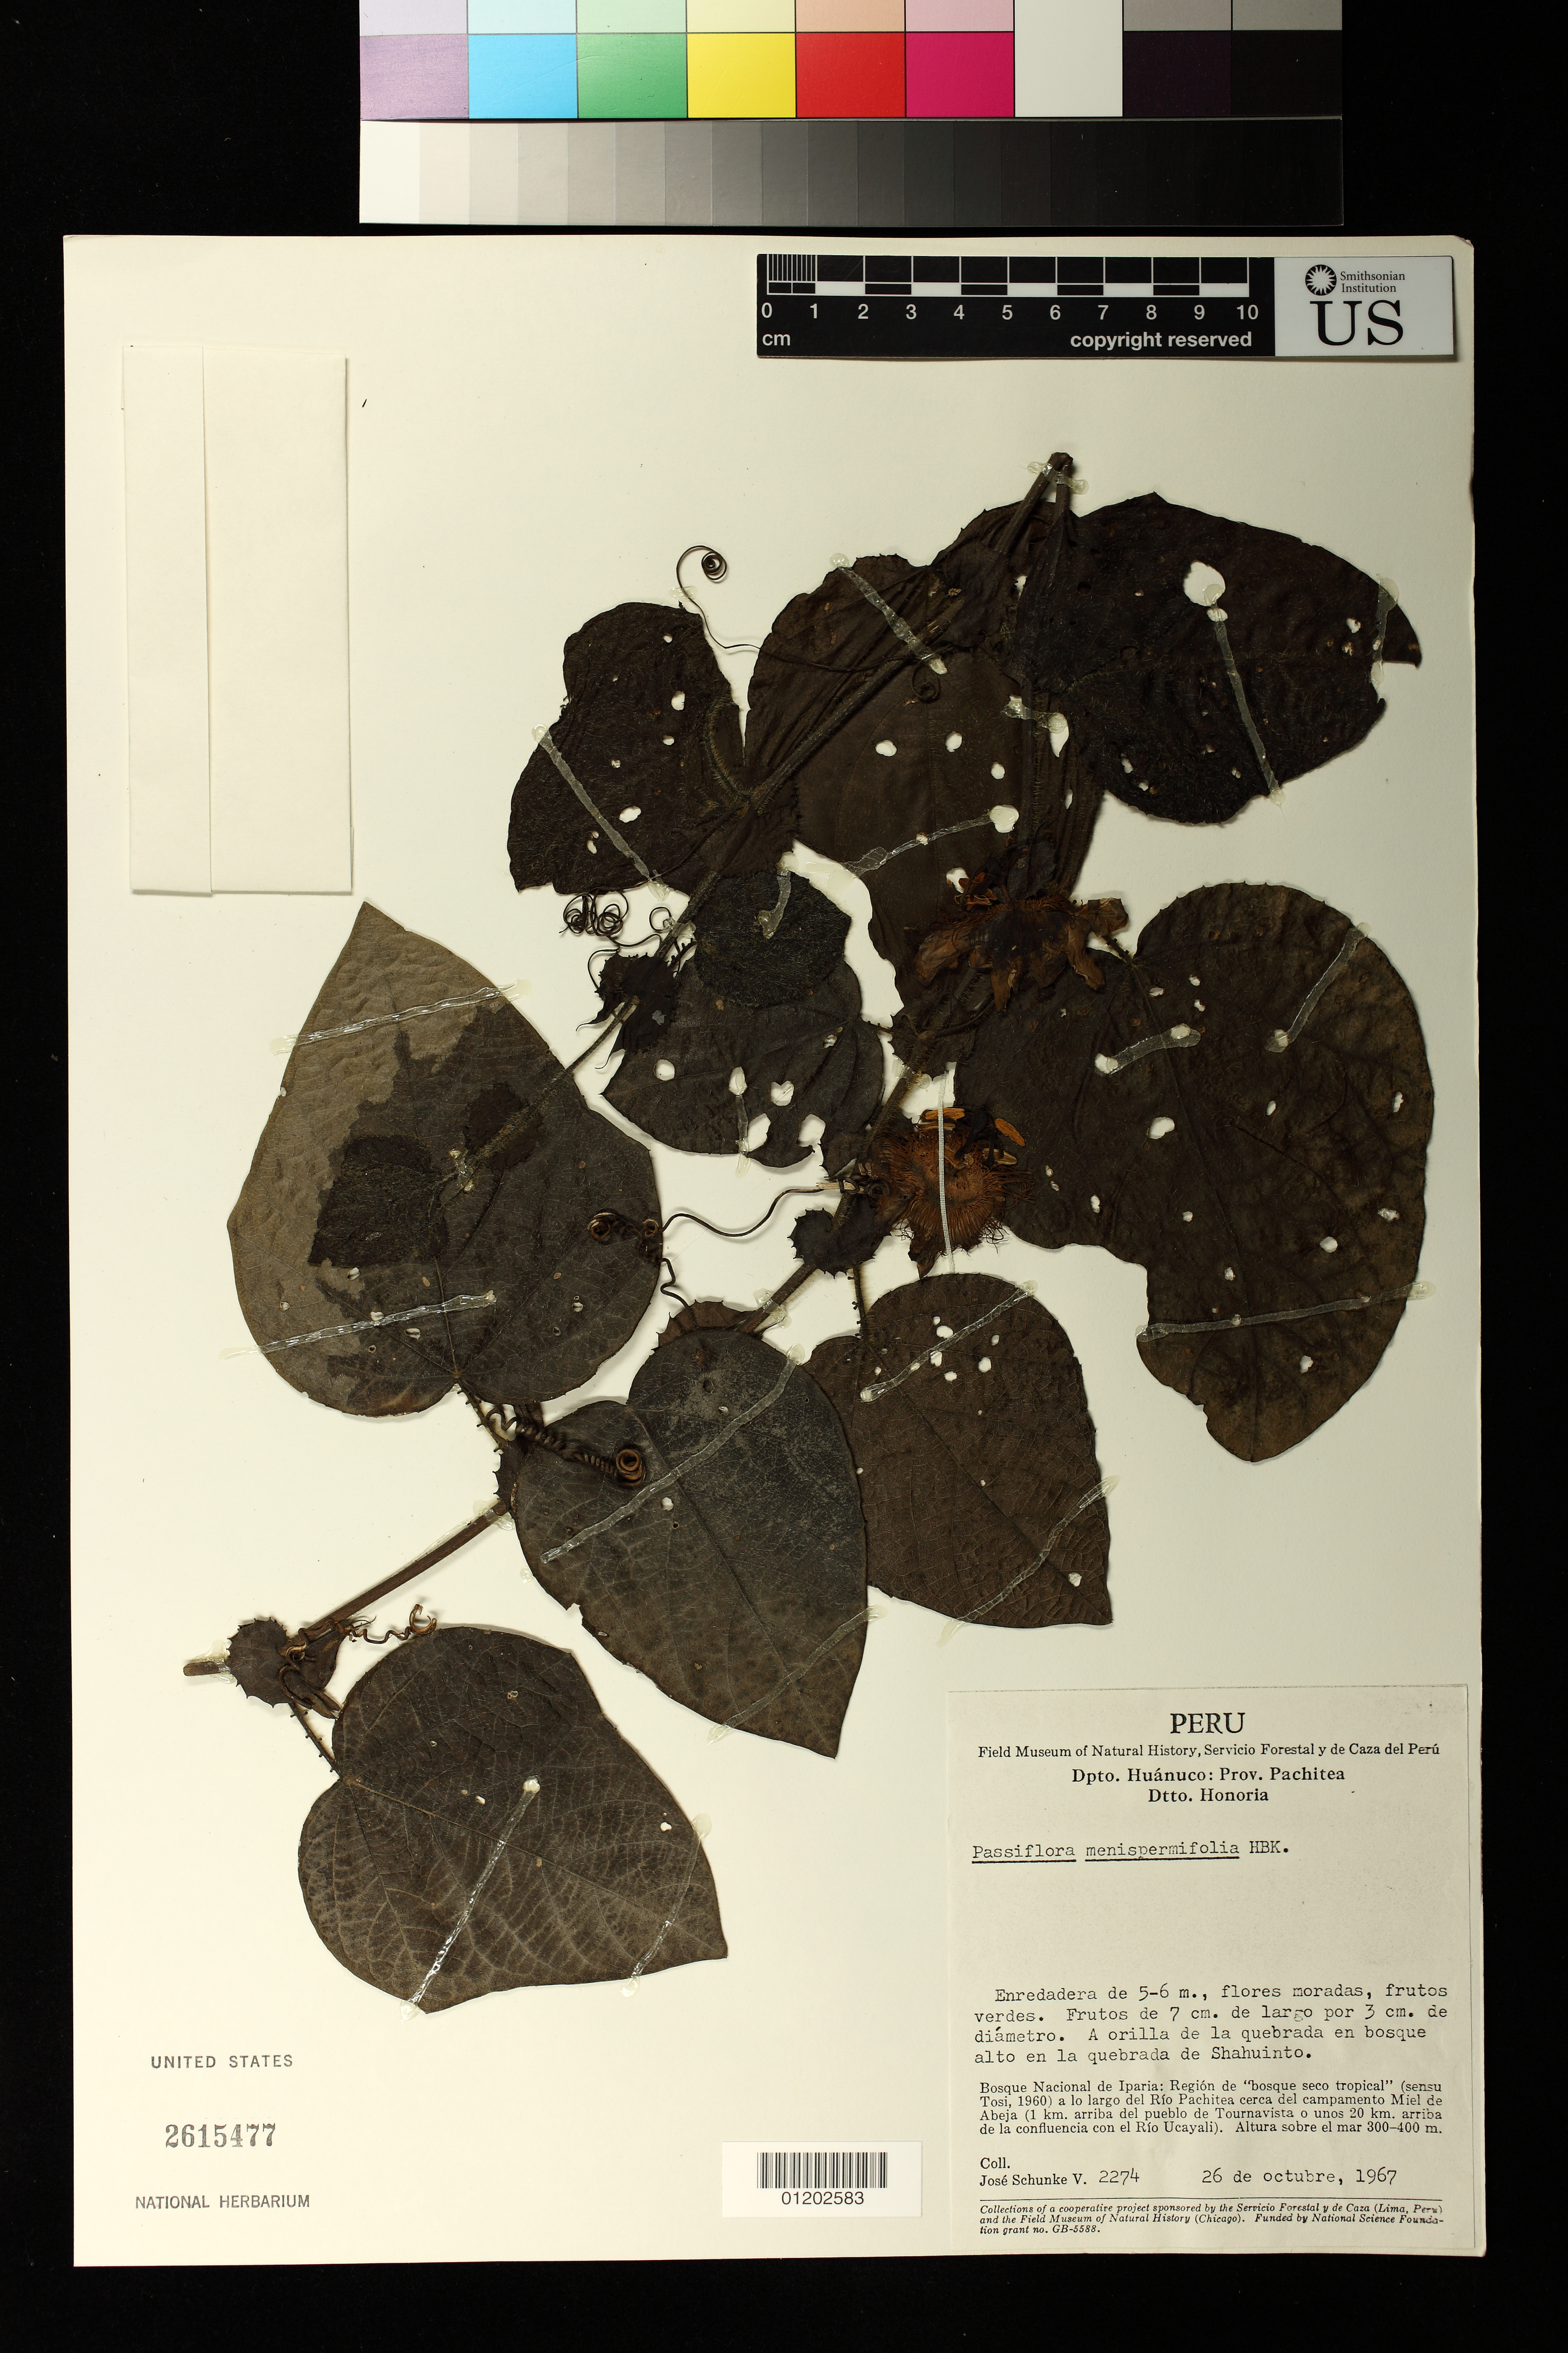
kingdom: Plantae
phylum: Tracheophyta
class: Magnoliopsida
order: Malpighiales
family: Passifloraceae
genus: Passiflora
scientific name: Passiflora menispermifolia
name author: Kunth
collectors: J. Schunke Vigo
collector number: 2274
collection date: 1967-10-26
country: Peru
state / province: Huánuco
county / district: Pachitea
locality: Iparia National Forest. Region of "tropical dry forest" (sensu Tosi, 1960) along the Rio Pachitea camp near Miel de Abeja [Honey Bee] (1 km above the town of Tournavista or about 20 km upstream of the confluence with the Rio Ucayali).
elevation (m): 300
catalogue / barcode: US 2615477